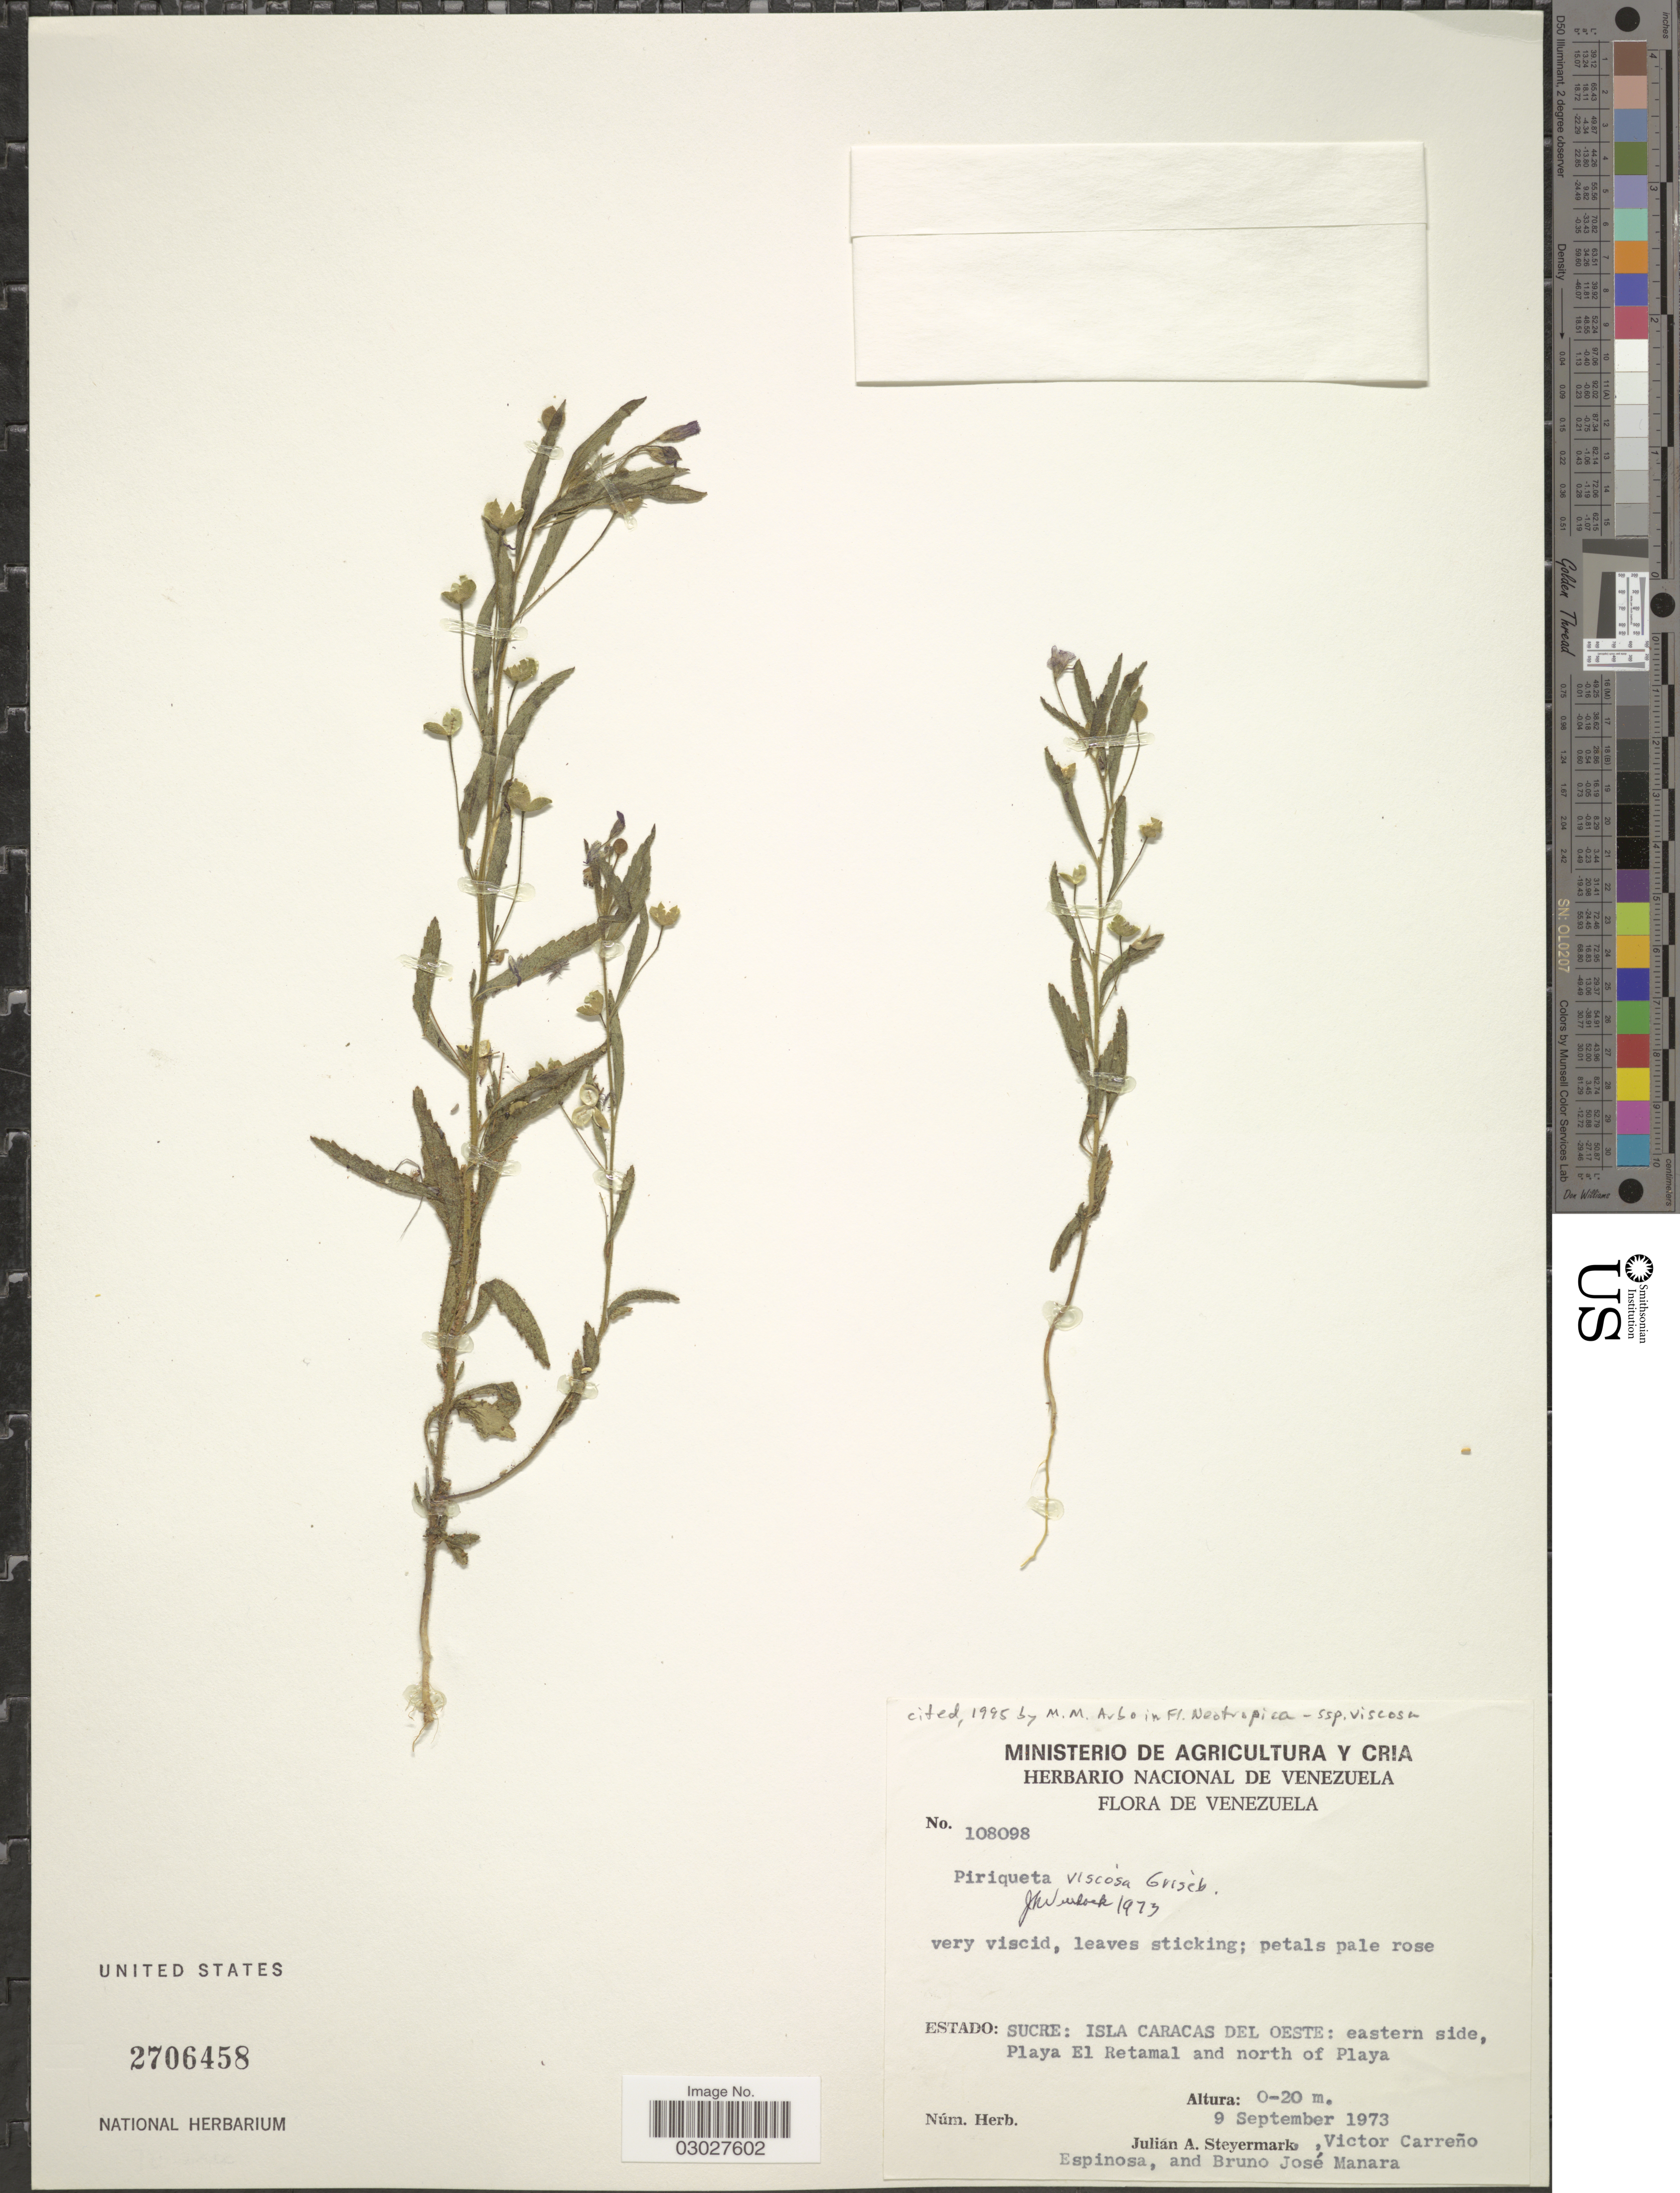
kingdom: Plantae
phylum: Tracheophyta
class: Magnoliopsida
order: Malpighiales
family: Turneraceae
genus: Piriqueta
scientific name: Piriqueta viscosa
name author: Griseb.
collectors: J. Steyermark, V. Carreño E. & B. Manara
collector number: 108098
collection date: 1973-09-09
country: Venezuela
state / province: Sucre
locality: Isla Caracas del Oeste: eastern side Playa El Retamal and north of Playa.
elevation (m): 0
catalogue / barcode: US 2706458